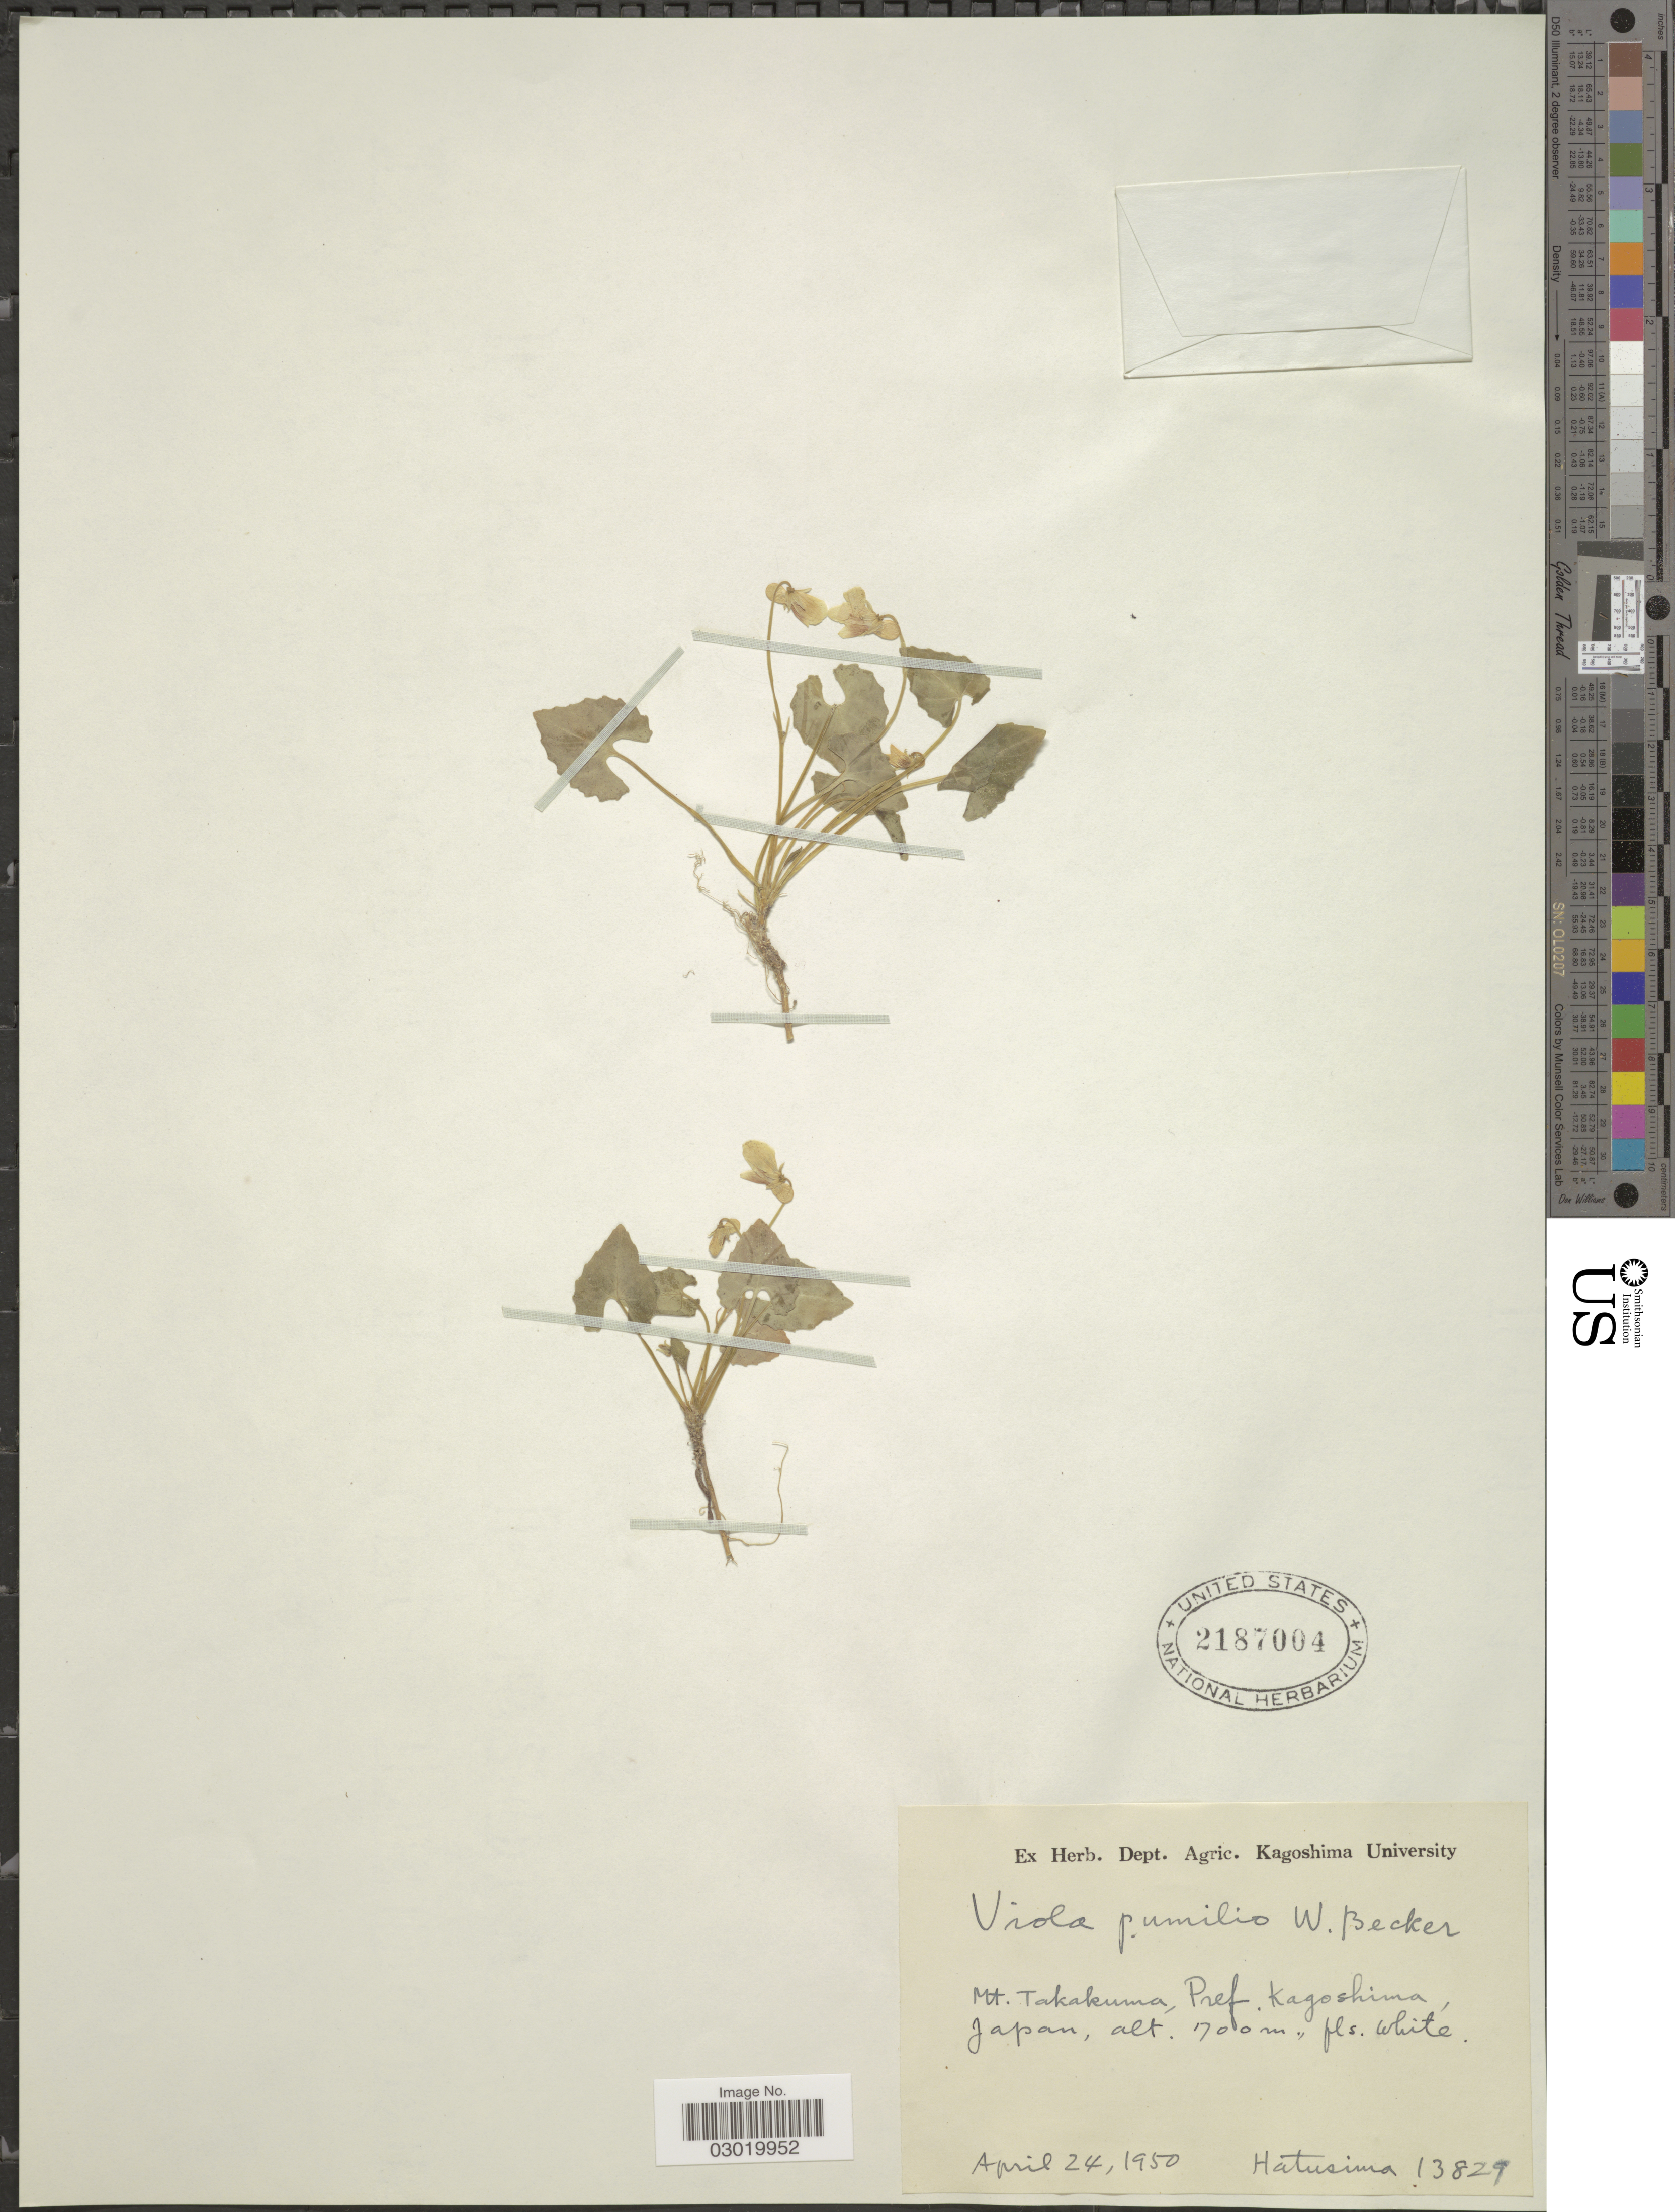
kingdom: Plantae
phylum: Tracheophyta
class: Magnoliopsida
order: Malpighiales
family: Violaceae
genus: Viola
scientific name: Viola pumilio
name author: W. Becker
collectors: -. Hatusima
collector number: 13829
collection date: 1950-04-24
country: Japan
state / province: Kagosima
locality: Mt. Takakuma, Pref. Kagoshima.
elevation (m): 700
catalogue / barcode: US 2187004